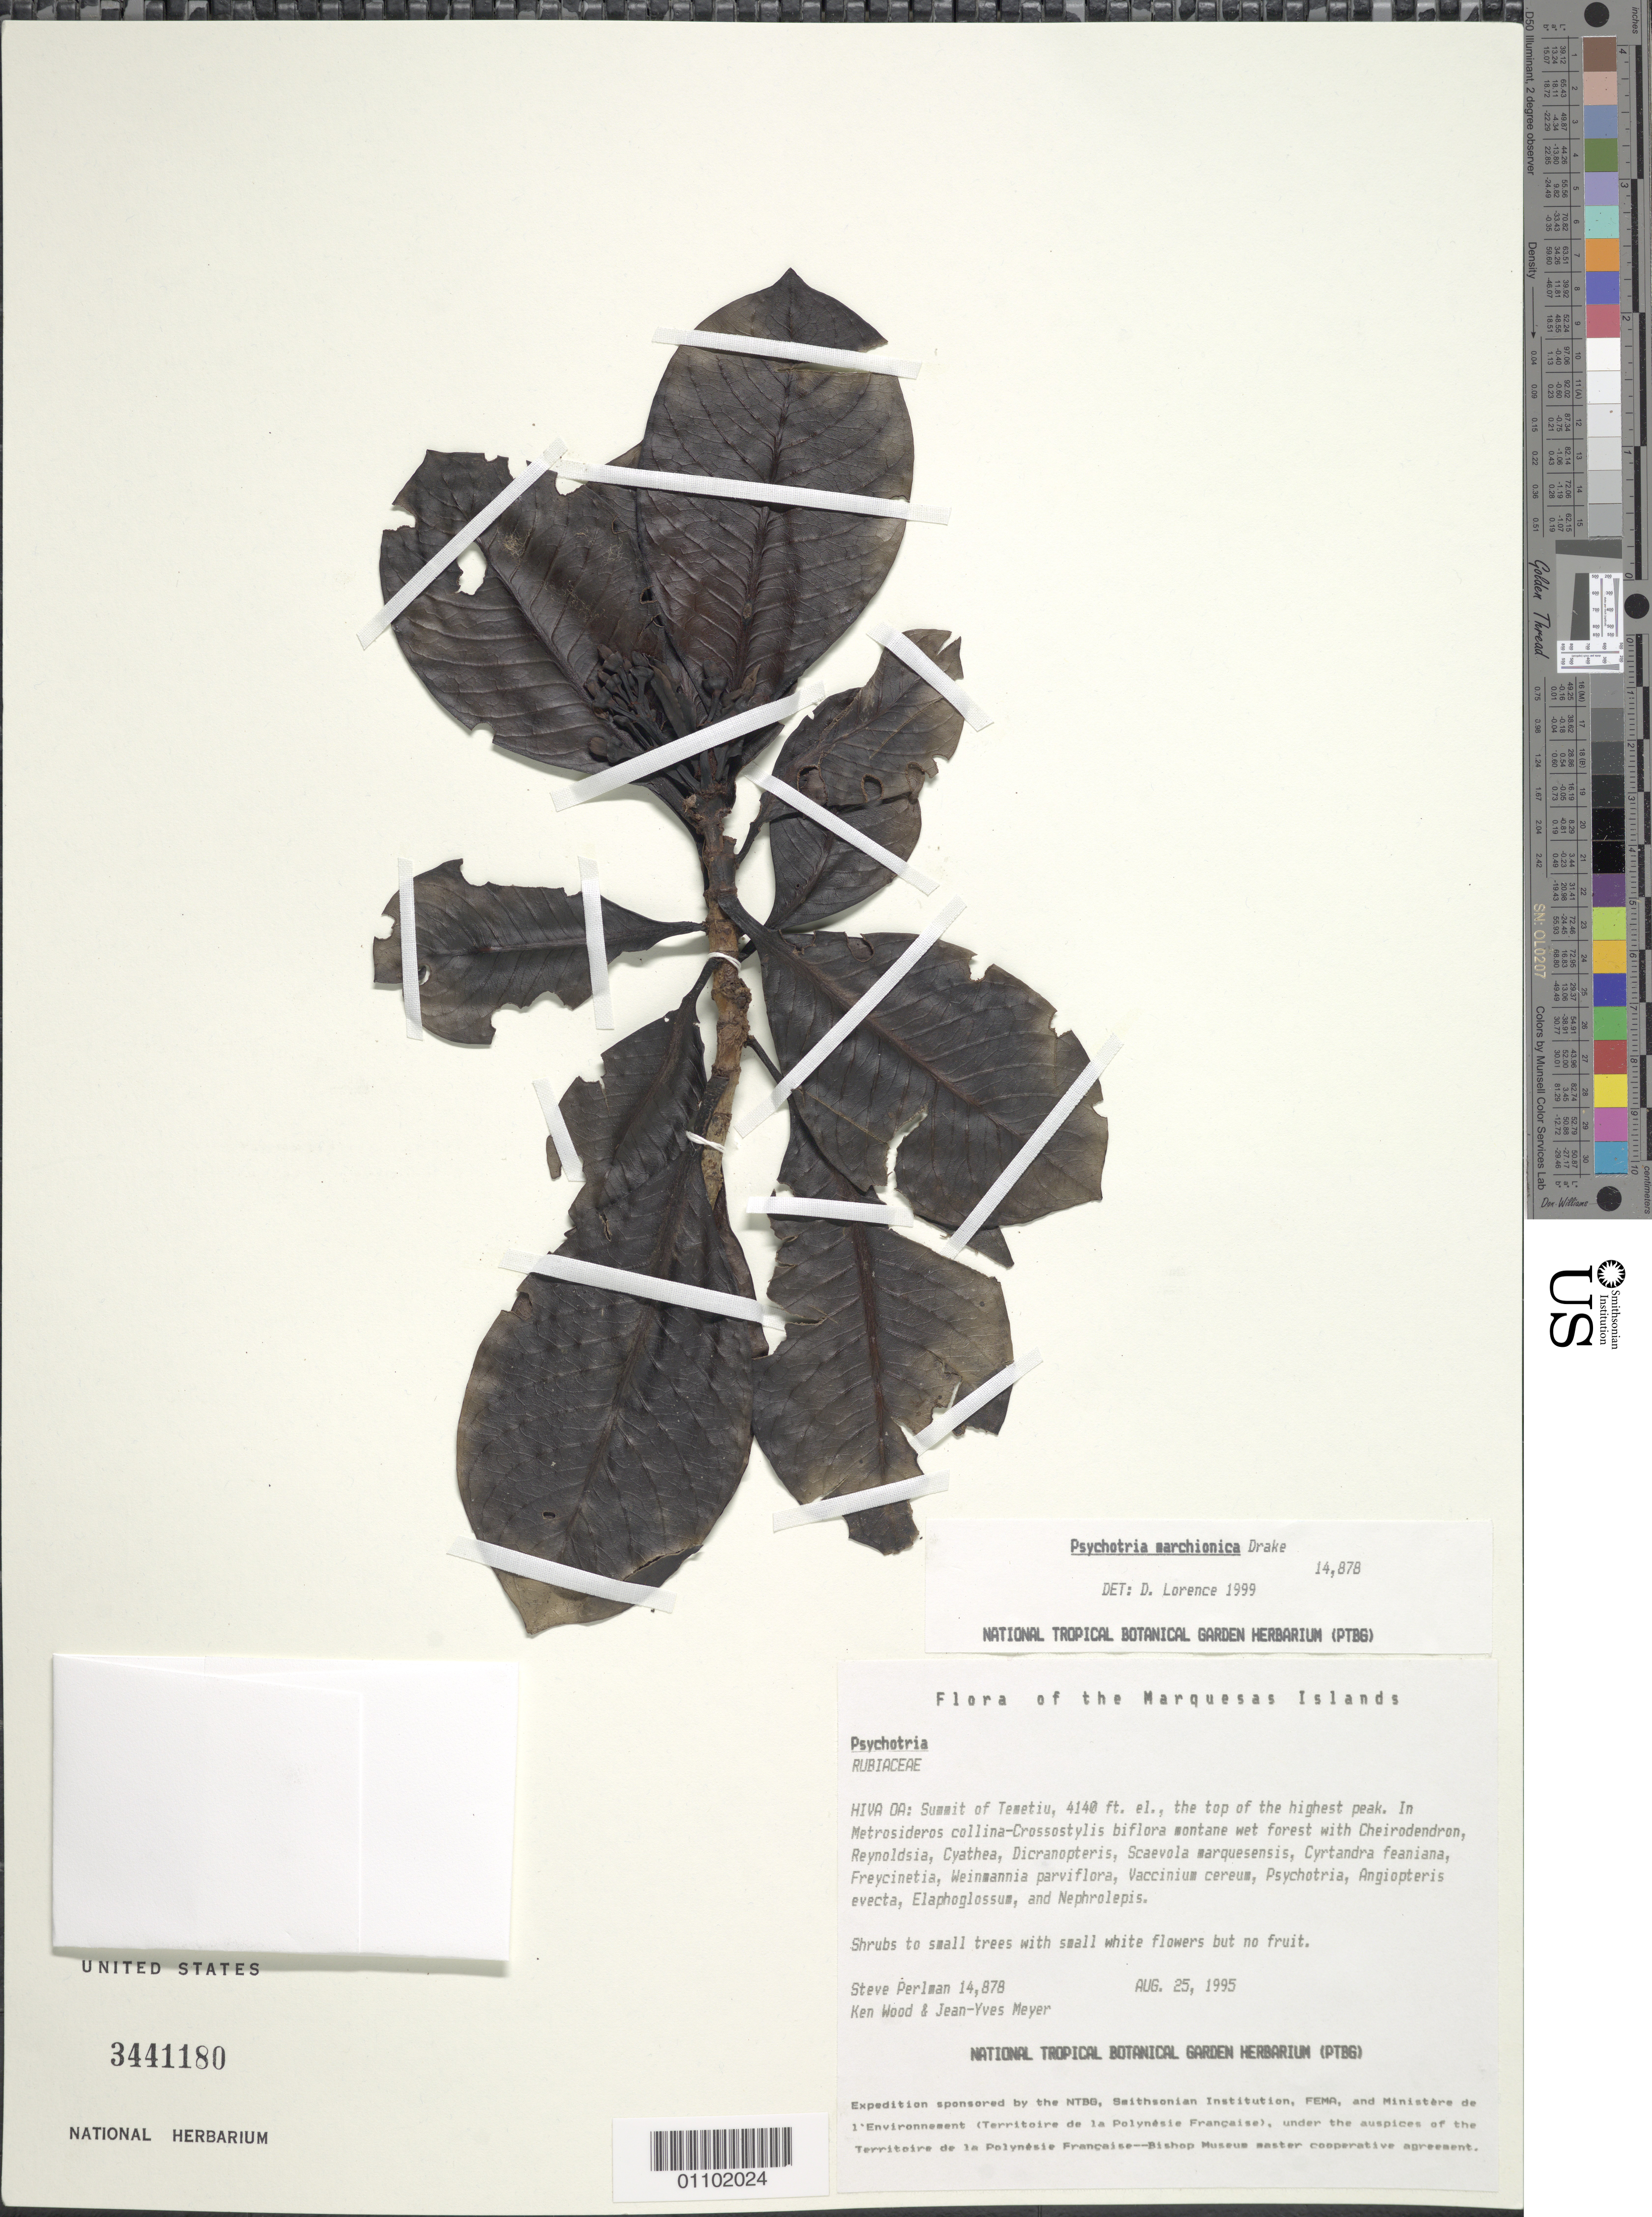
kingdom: Plantae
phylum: Tracheophyta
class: Magnoliopsida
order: Gentianales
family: Rubiaceae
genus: Psychotria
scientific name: Psychotria marchionica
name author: Drake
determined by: Lorence, David H., (PTBG), National Tropical Botanical Garden (UNITED STATES)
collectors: S. P. Perlman, K. R. Wood & J.-Y. Meyer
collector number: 14878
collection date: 1995-08-25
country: French Polynesia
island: Hiva Oa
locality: Summit of Temetiu, top of highest peak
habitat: In Metrosideros collina - Crossostylis biflora montane wet forest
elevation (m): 1262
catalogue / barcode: US 3441180